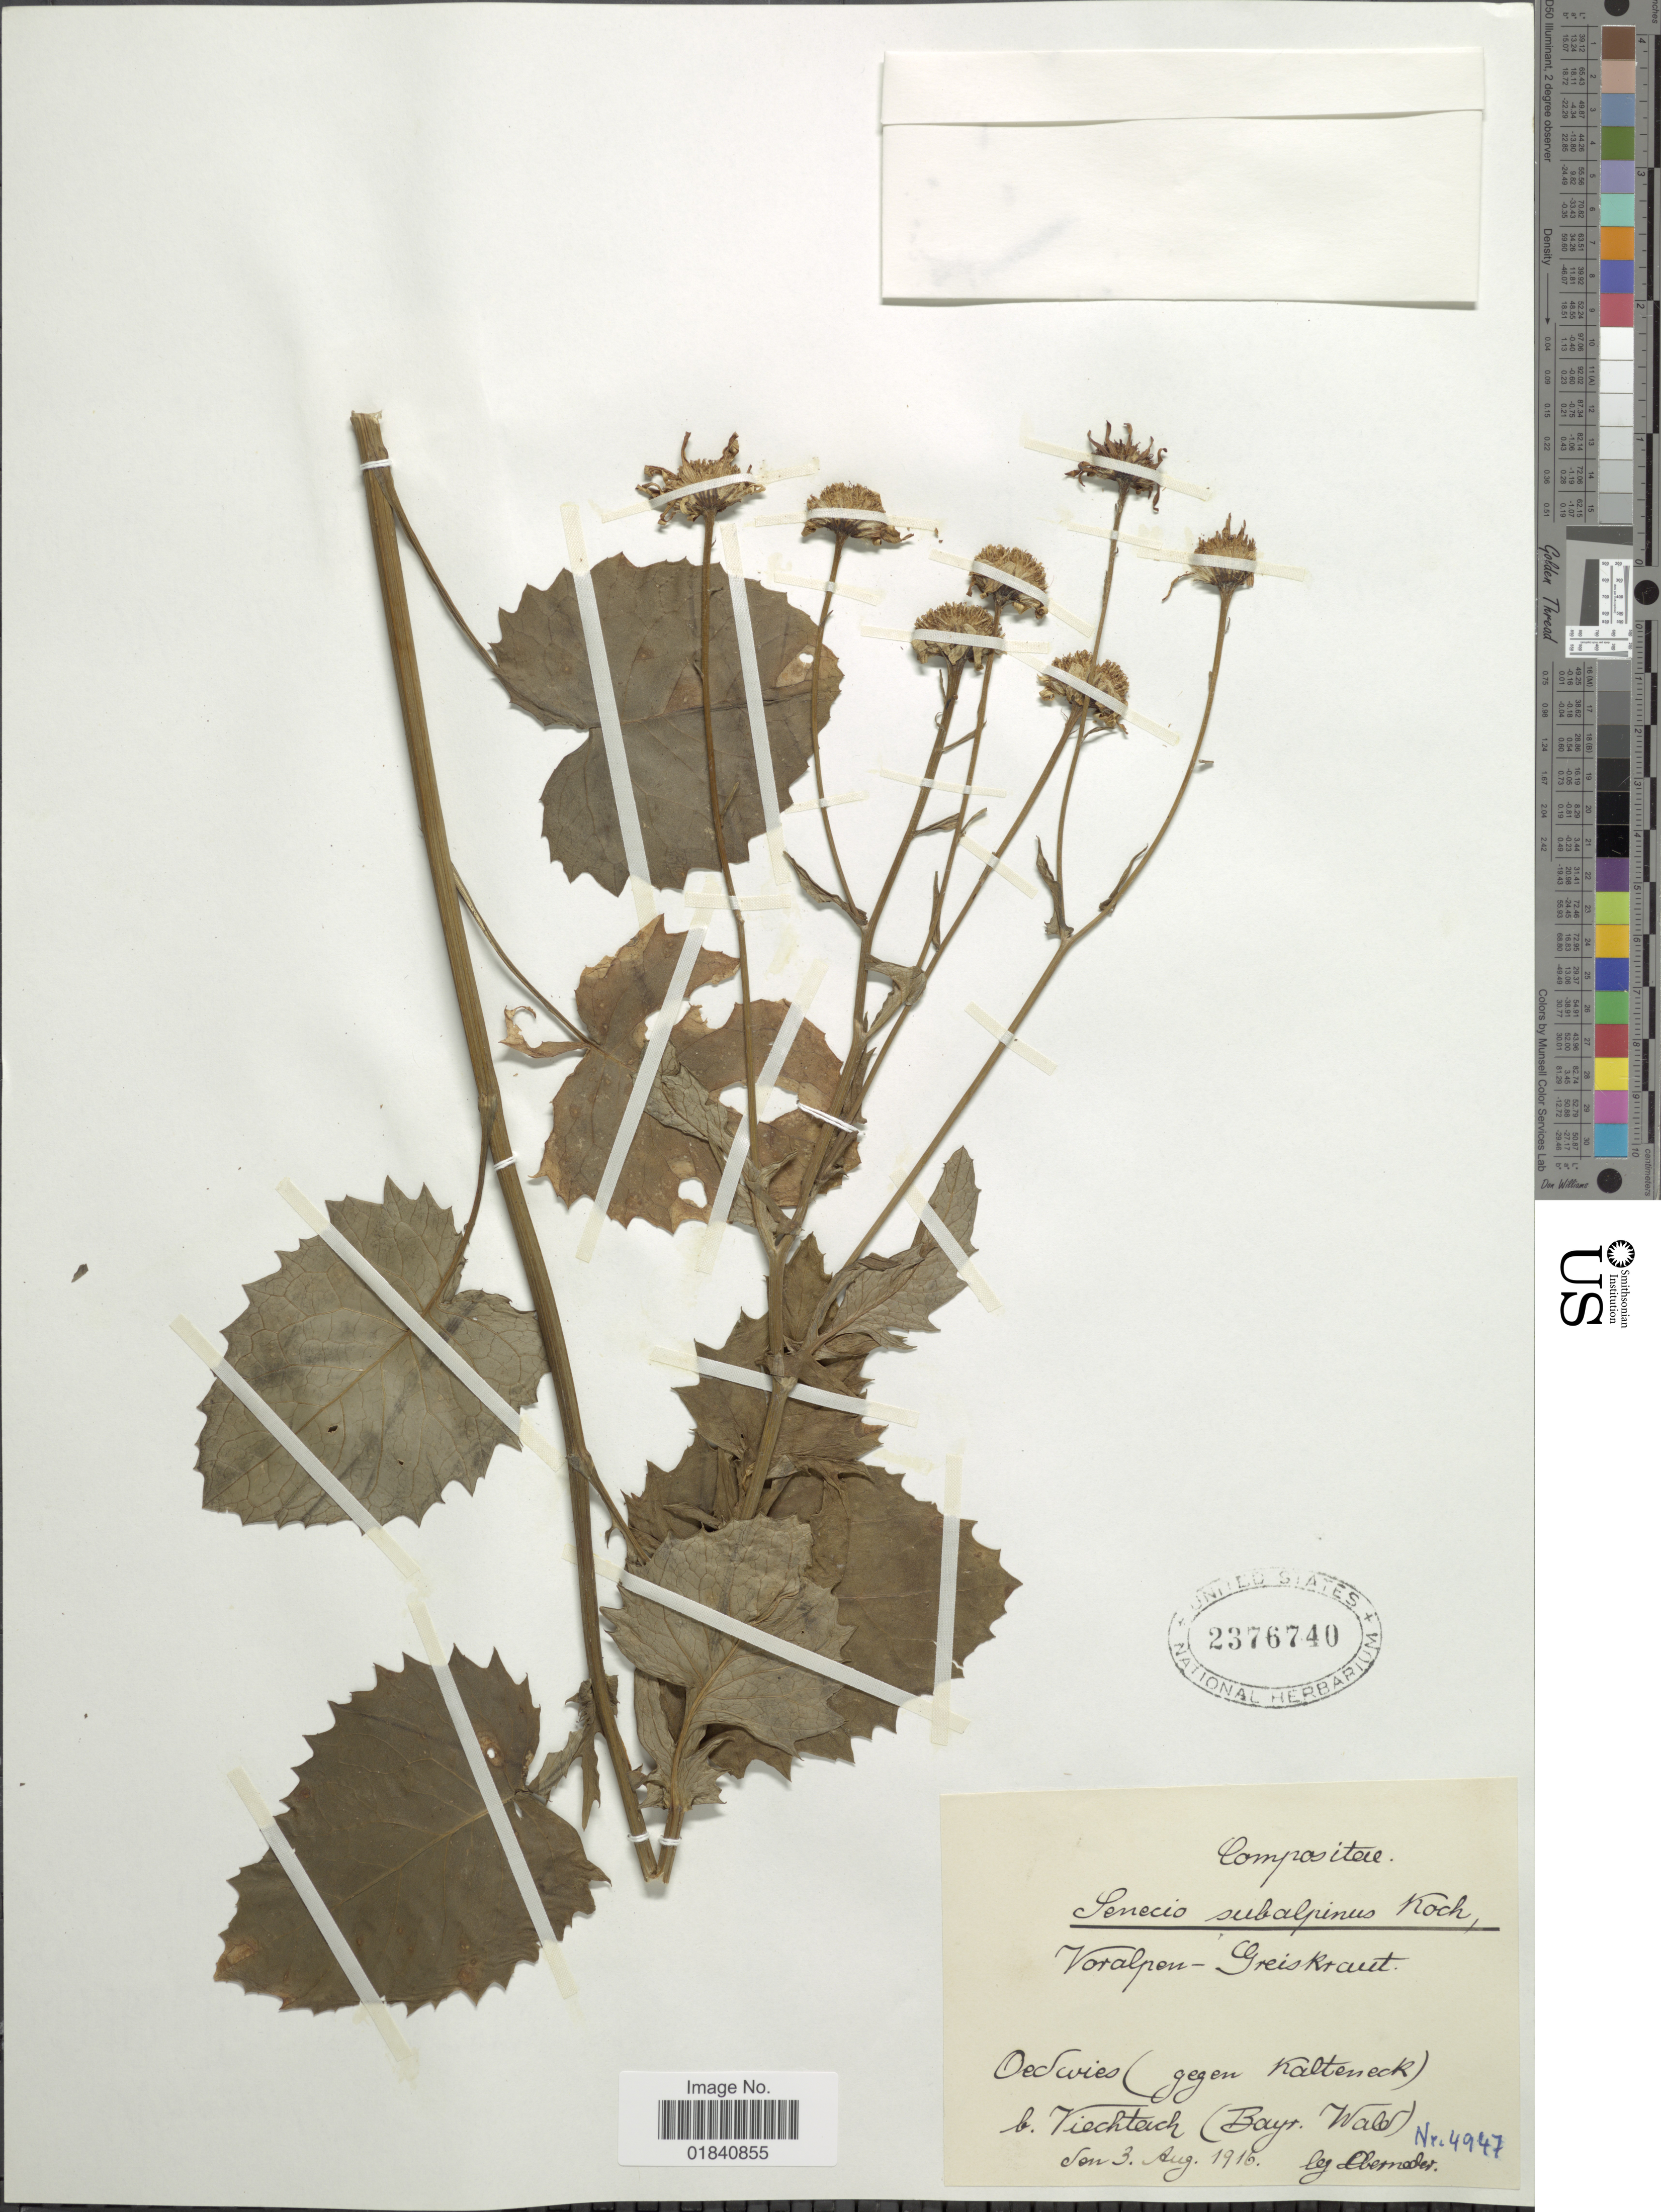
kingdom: Plantae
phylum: Tracheophyta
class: Magnoliopsida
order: Asterales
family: Asteraceae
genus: Senecio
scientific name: Senecio subalpinus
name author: W.D.J. Koch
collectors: -. Oberneder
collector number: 4947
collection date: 1916-08-03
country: Germany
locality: Voralpen - Greiskraut. Declivies (gegen Kalteneck) b. Viechtach (Bayr. Wald) [interpreted]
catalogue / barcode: US 2376740